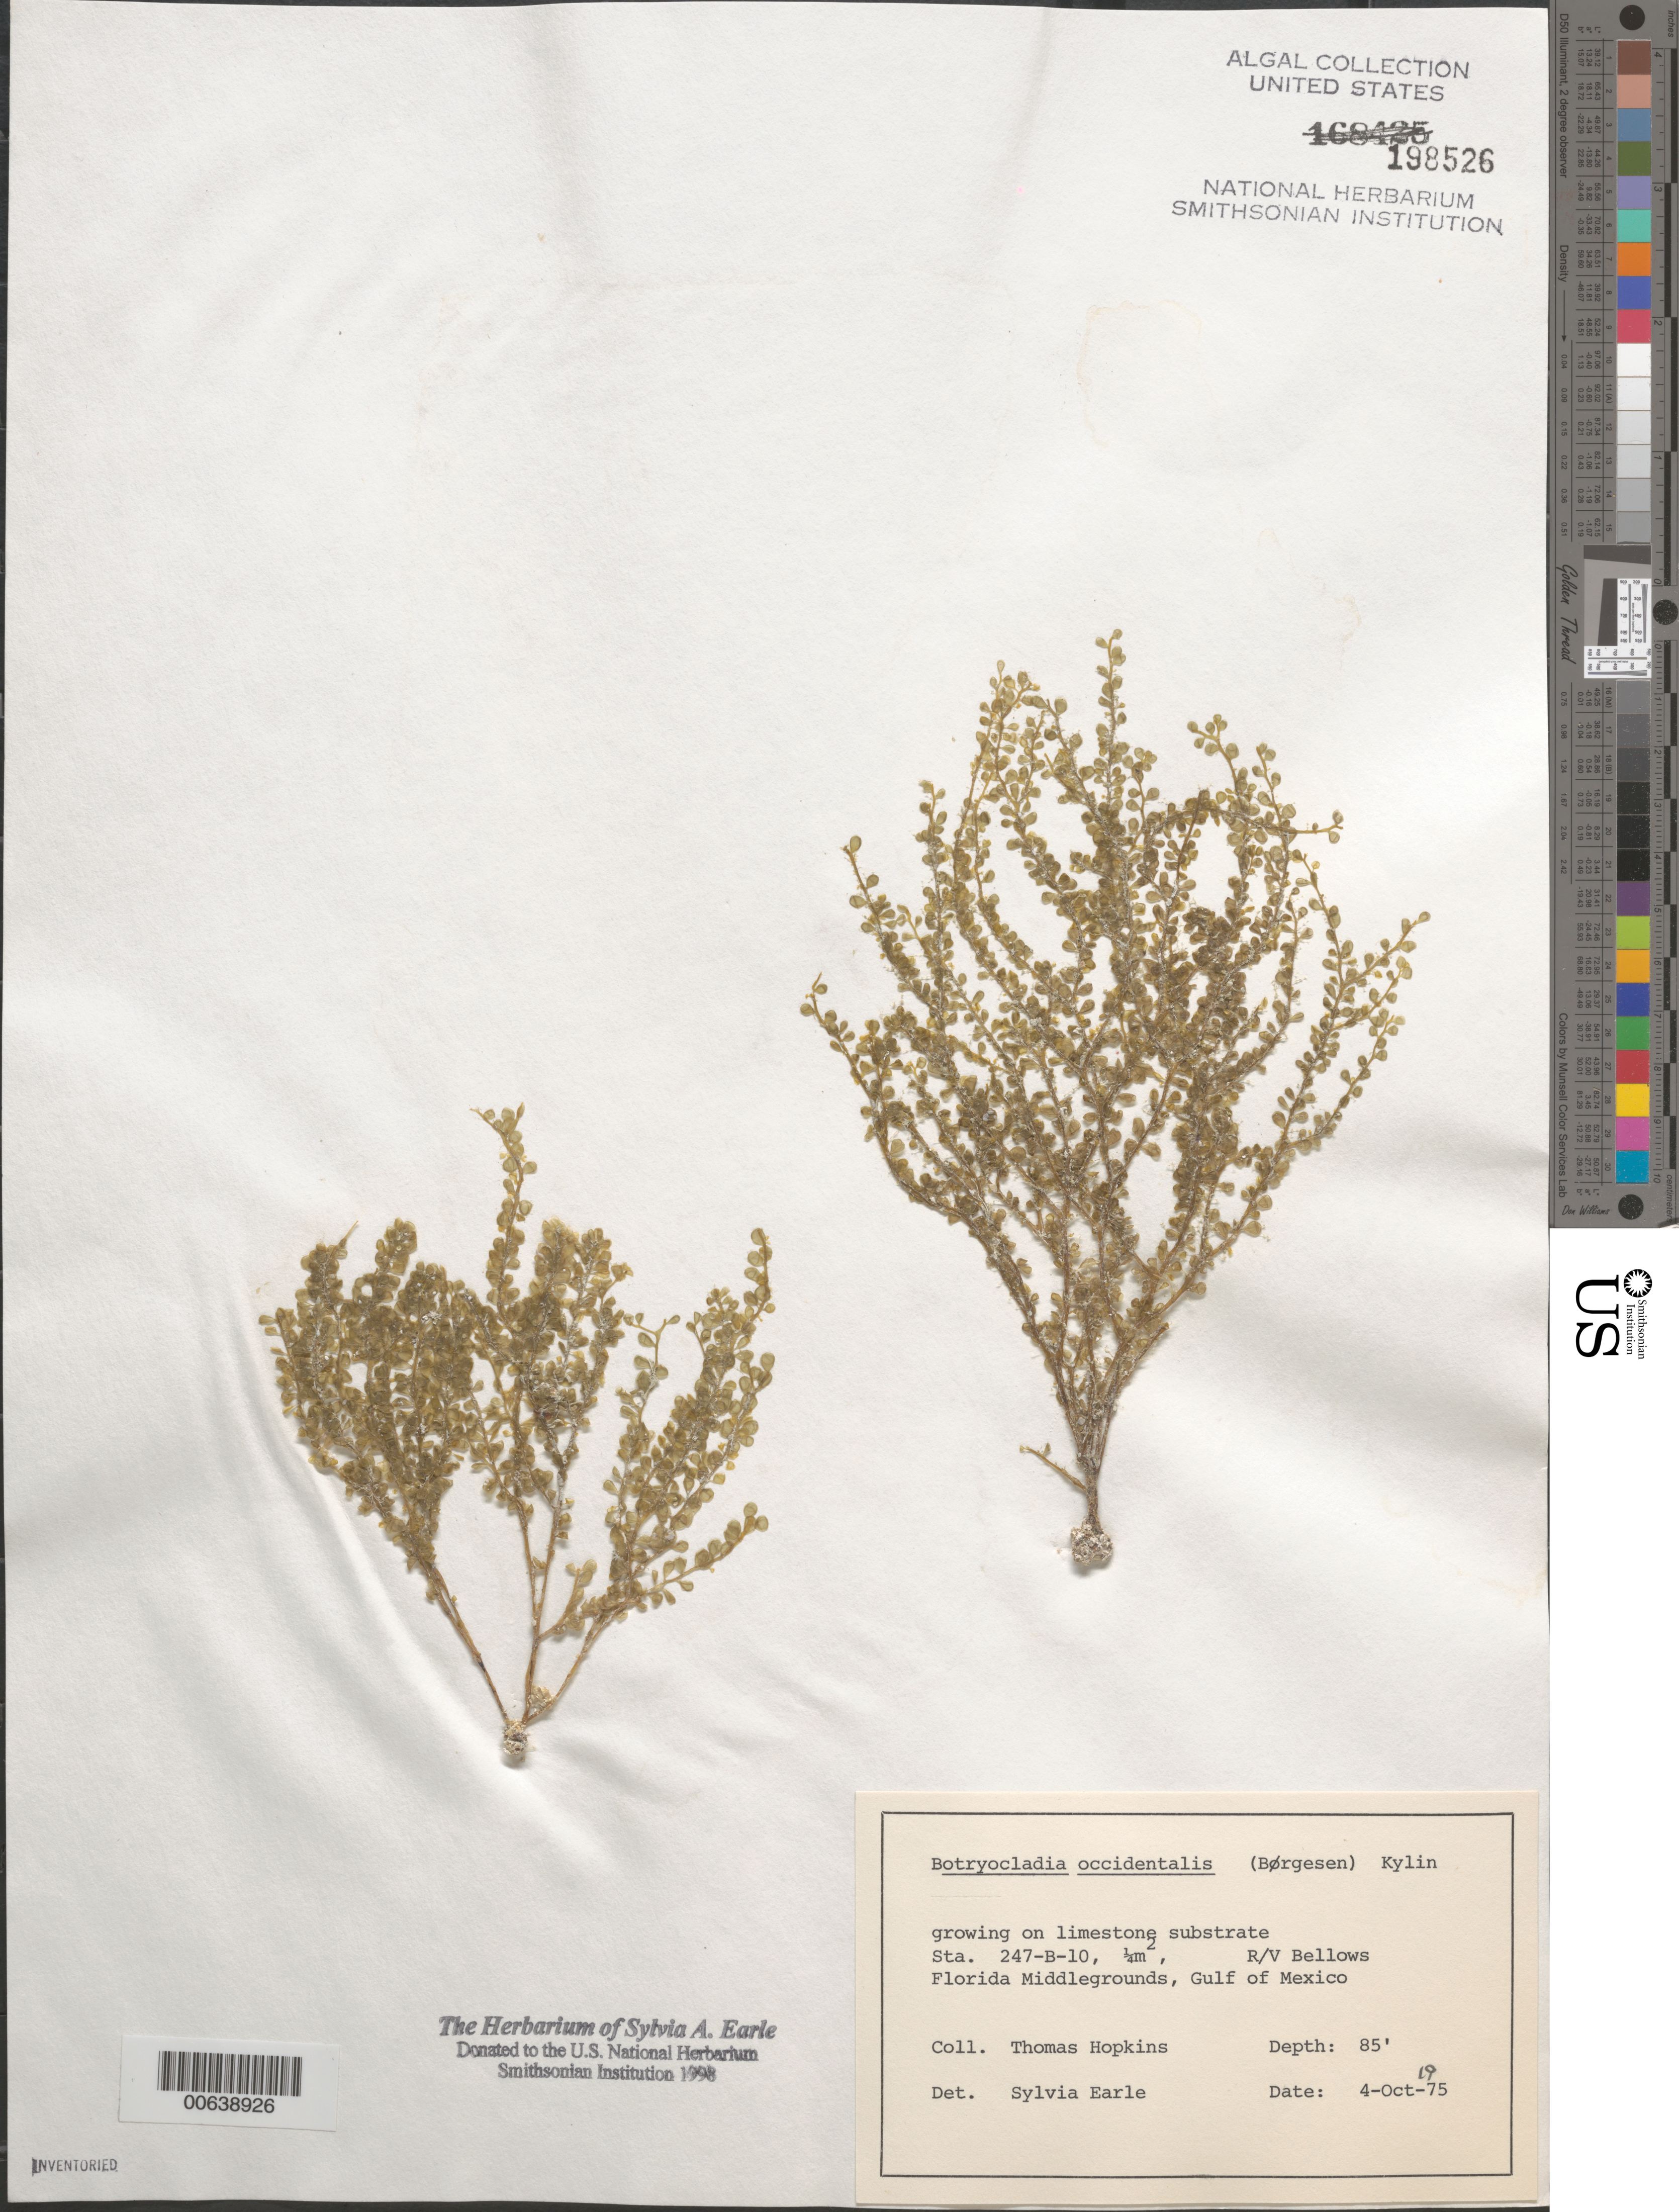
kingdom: Plantae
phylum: Rhodophyta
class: Florideophyceae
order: Rhodymeniales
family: Rhodymeniaceae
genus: Botryocladia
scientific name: Botryocladia occidentalis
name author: (Børgesen) Kylin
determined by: Earle, S. A.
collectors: T. Hopkins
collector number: Station 247-b-10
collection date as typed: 04 Oct 1975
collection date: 1975-10-04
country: United States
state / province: Florida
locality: Florida Middle Grounds, Gulf of Mexico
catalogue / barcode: US 198526